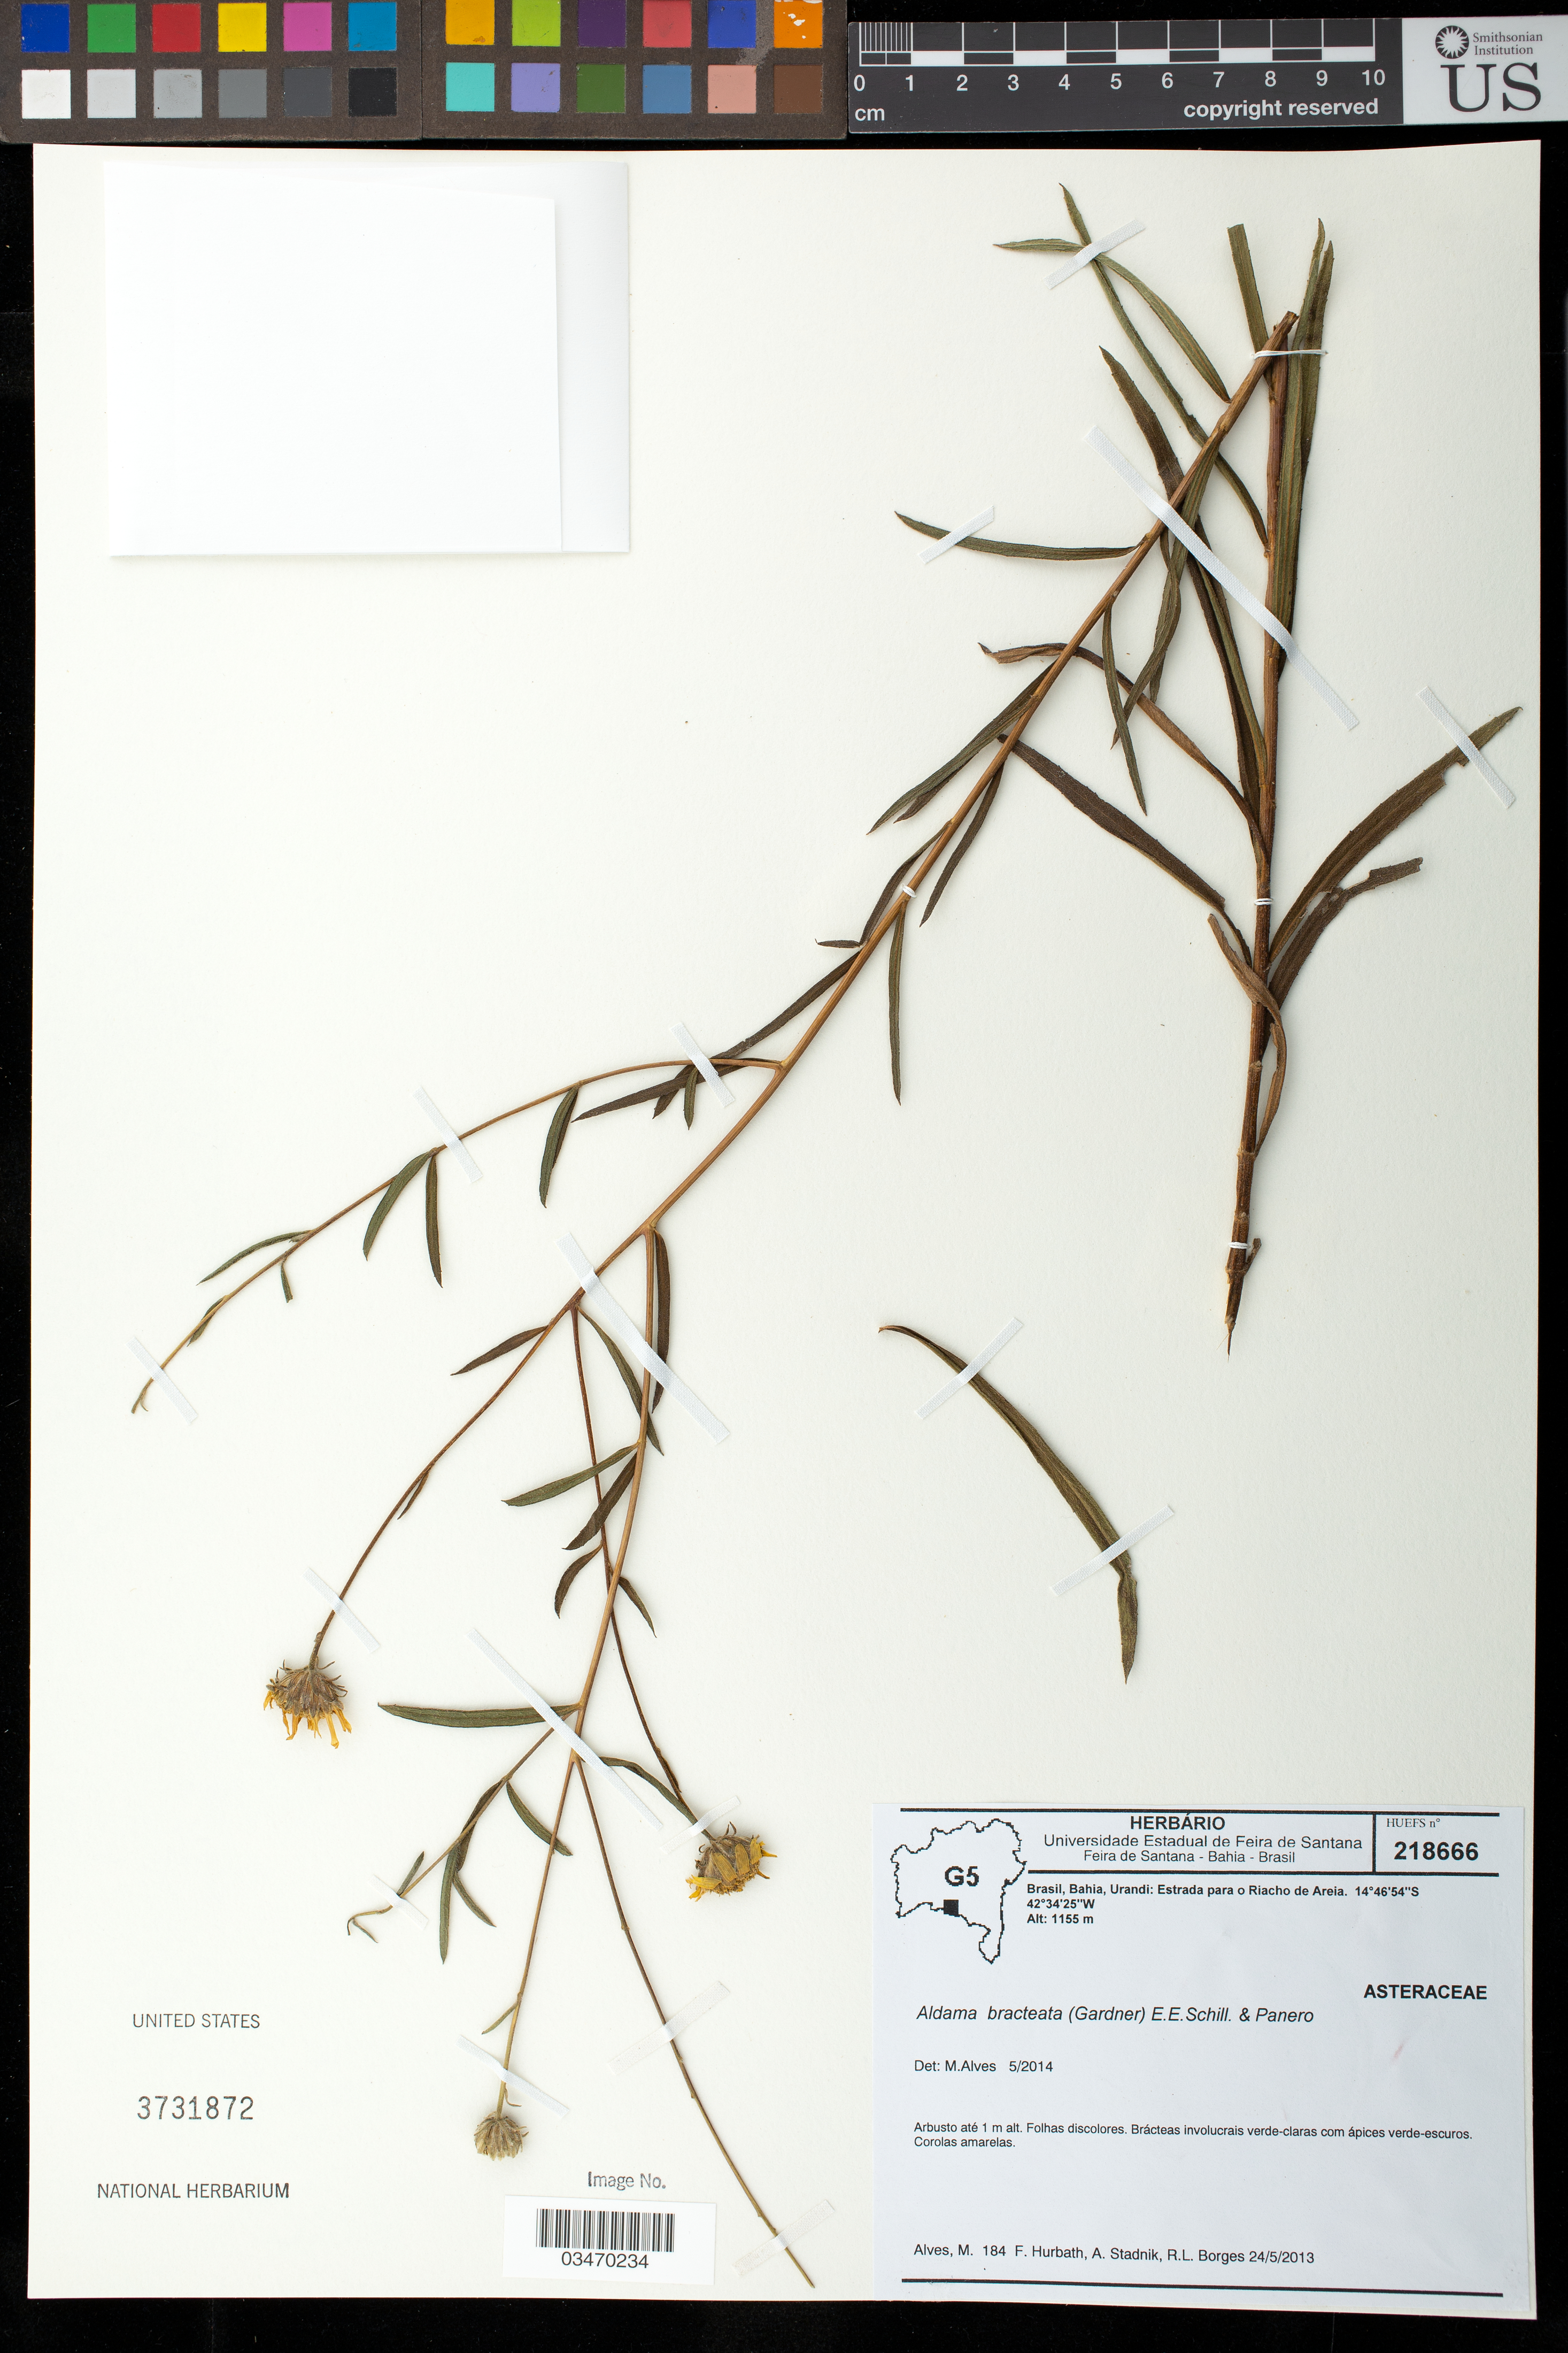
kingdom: Plantae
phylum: Tracheophyta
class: Magnoliopsida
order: Asterales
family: Asteraceae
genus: Aldama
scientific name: Aldama bracteata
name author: (Gardner) E.E. Schill. & Panero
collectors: M. Alves, F. Hurbath, R. Borges & A. Stadnik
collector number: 184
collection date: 2013-05-24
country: Brazil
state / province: Bahia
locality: Urandi, Estrada para o Riacho de Areia.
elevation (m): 1155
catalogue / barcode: US 3731872